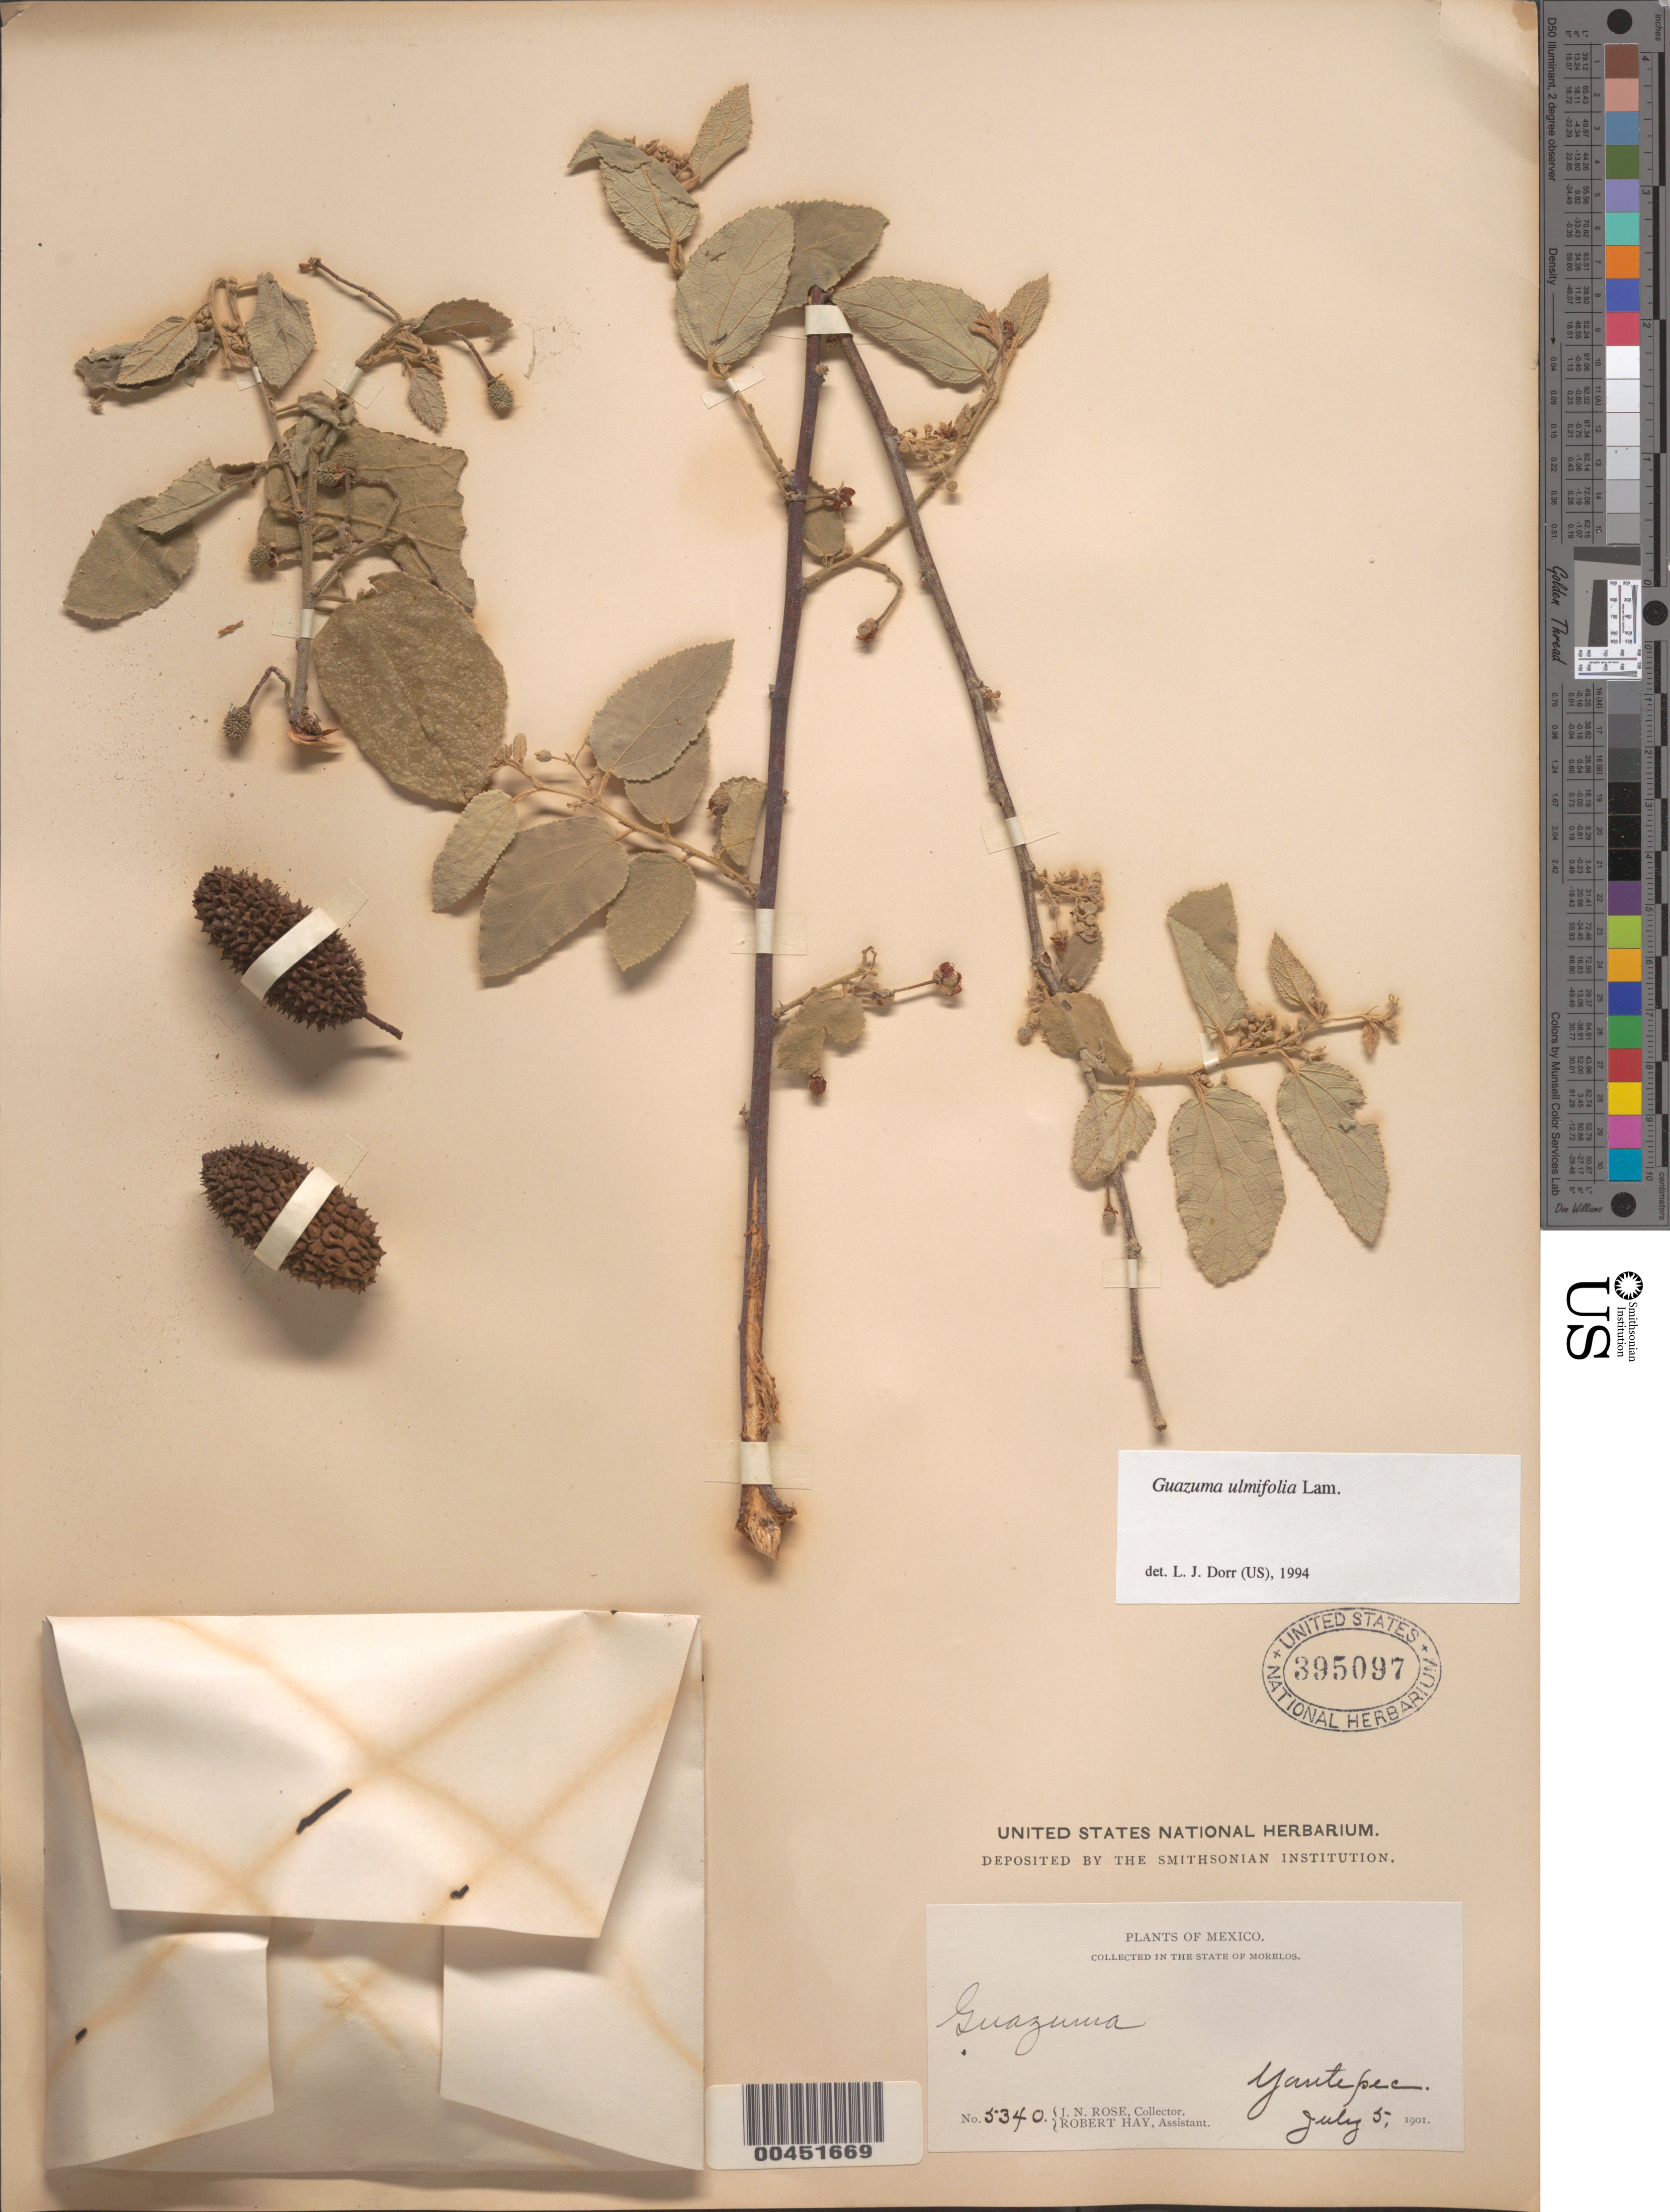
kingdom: Plantae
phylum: Tracheophyta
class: Magnoliopsida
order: Malvales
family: Malvaceae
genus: Guazuma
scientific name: Guazuma ulmifolia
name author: Lam.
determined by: Dorr, L. J., (BOT), Smithsonian Institution - National Museum of Natural History (UNITED STATES)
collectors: J. N. Rose & R. H. Hay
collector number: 5340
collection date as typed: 05 Jul 1901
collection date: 1901-07-05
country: Mexico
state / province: Morelos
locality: Yantepec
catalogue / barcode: US 395097